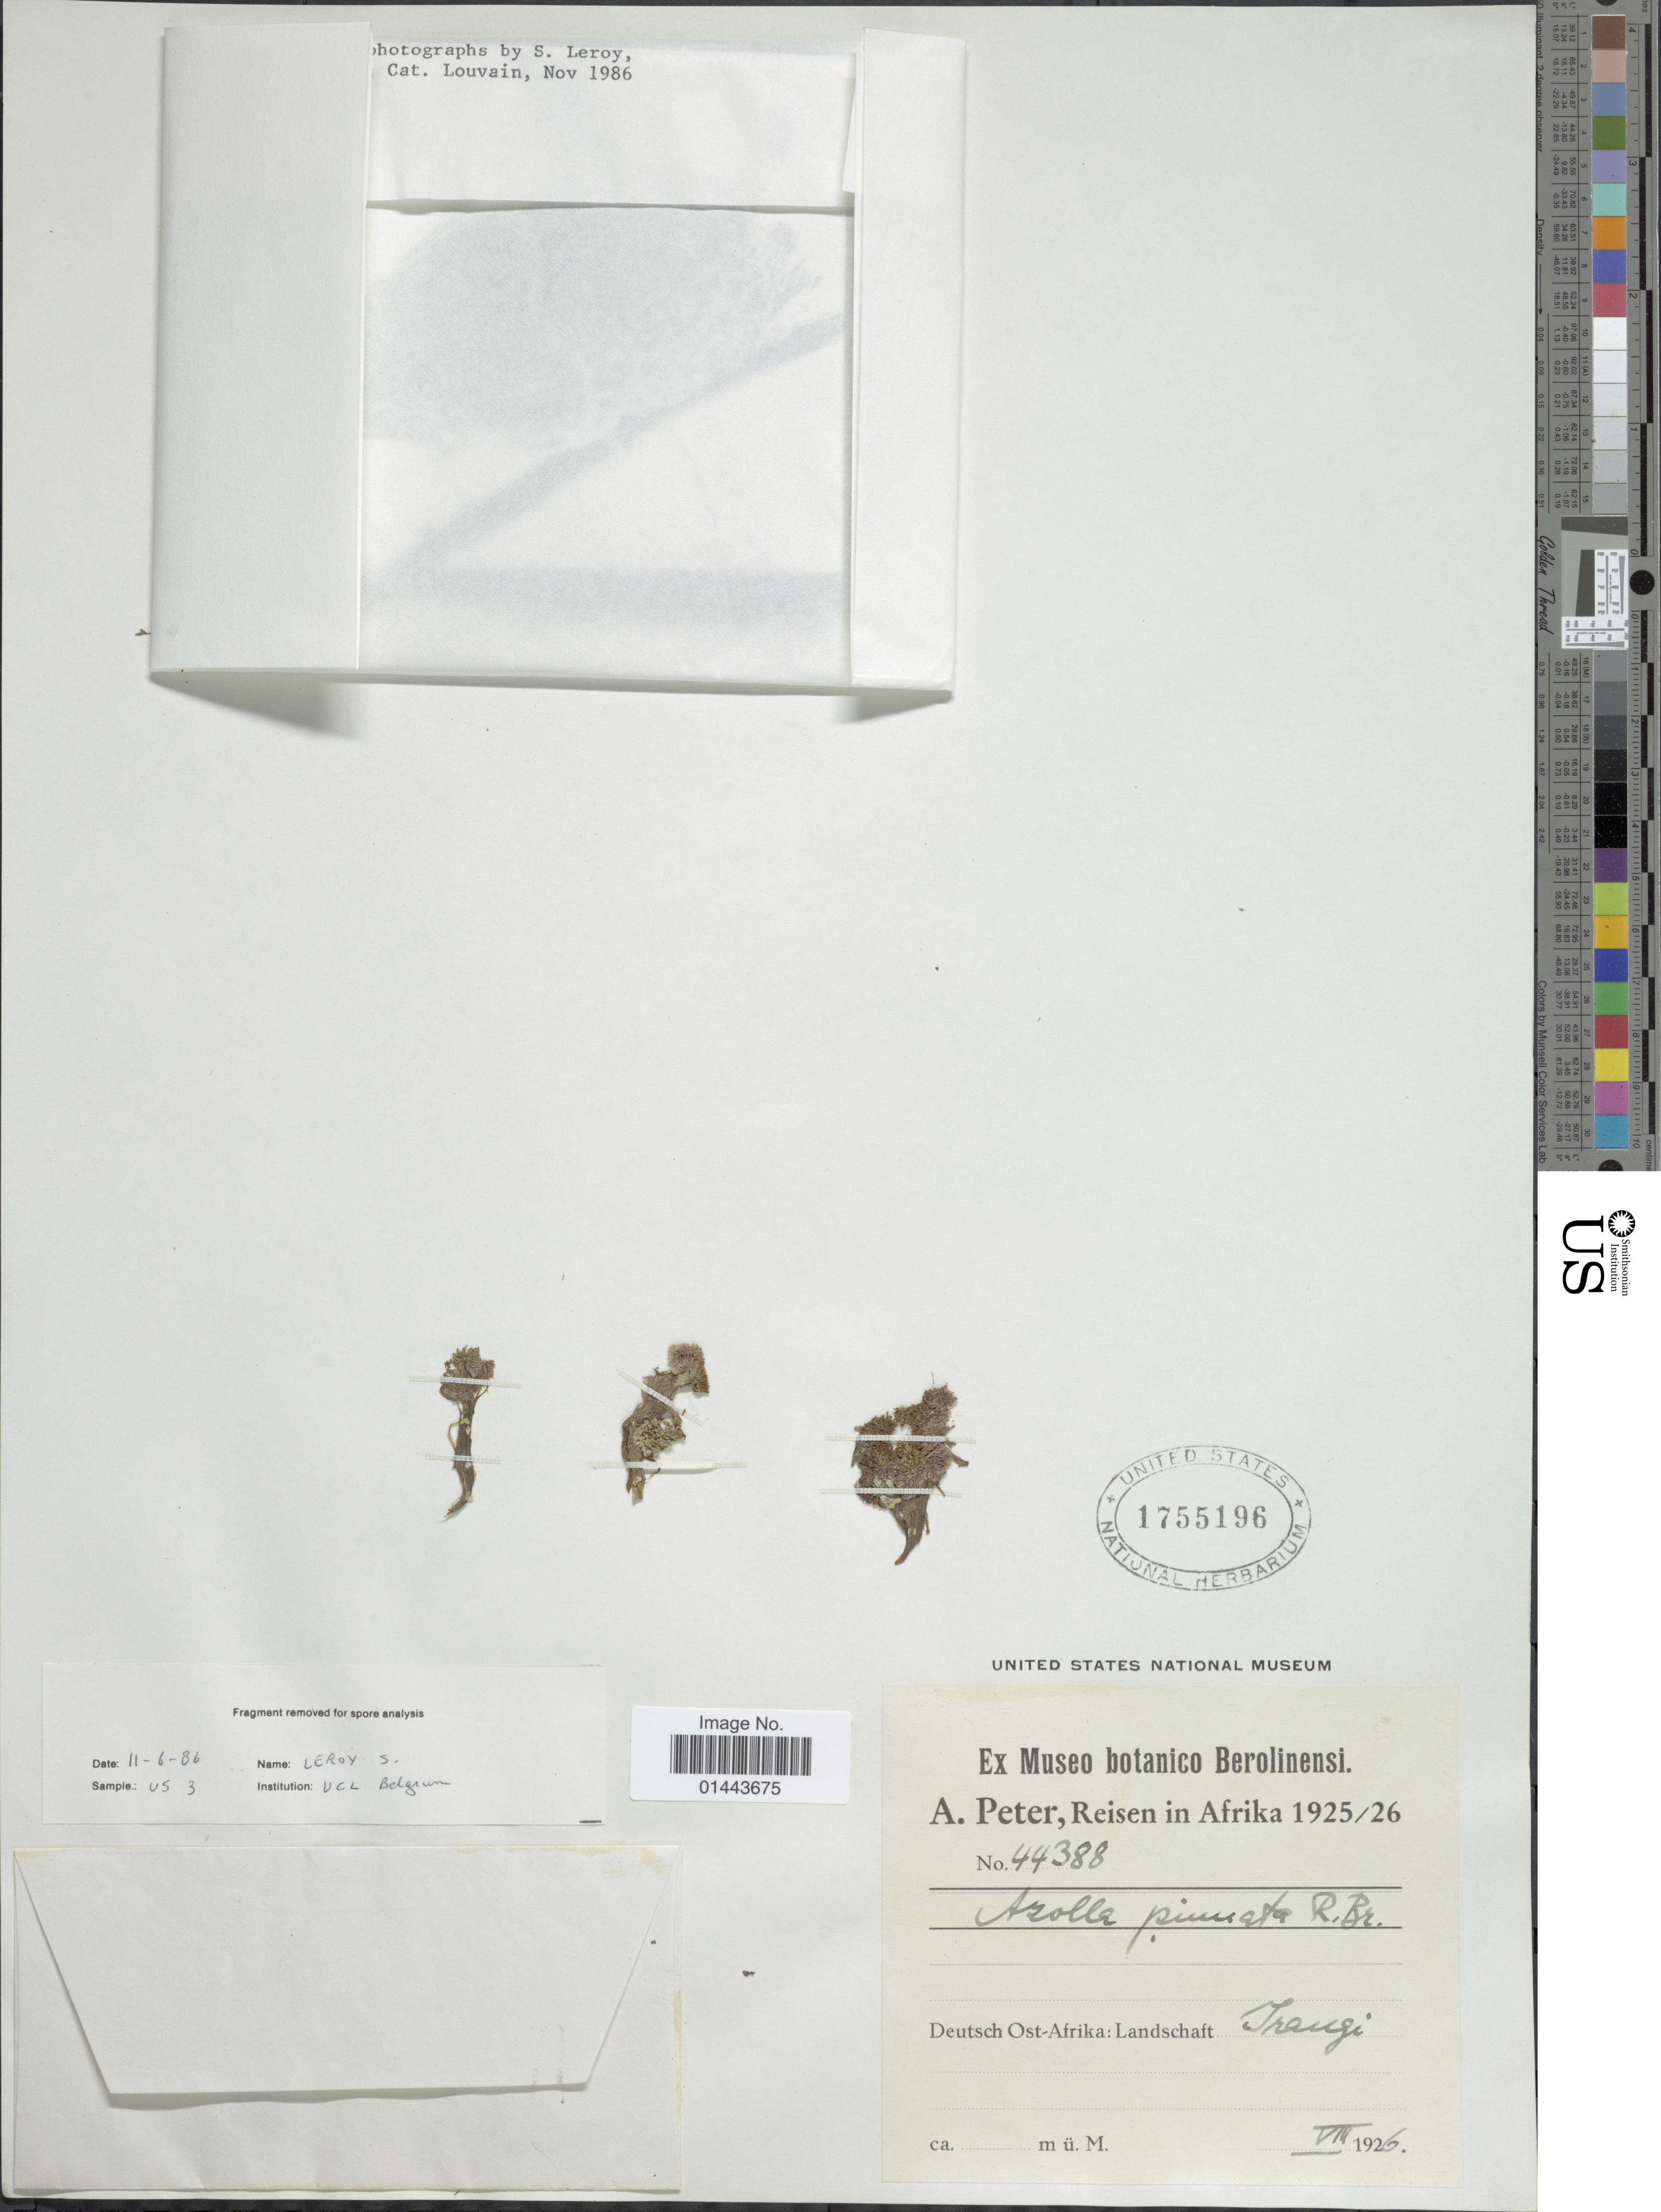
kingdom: Plantae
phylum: Tracheophyta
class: Polypodiopsida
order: Salviniales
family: Salviniaceae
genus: Azolla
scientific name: Azolla pinnata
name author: R. Br.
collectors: A. Peter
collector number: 44388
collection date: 1926-08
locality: Afrika. Deutsch Ost-Afrika: Landschaft Treugi [interpreted]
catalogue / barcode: US 1755196